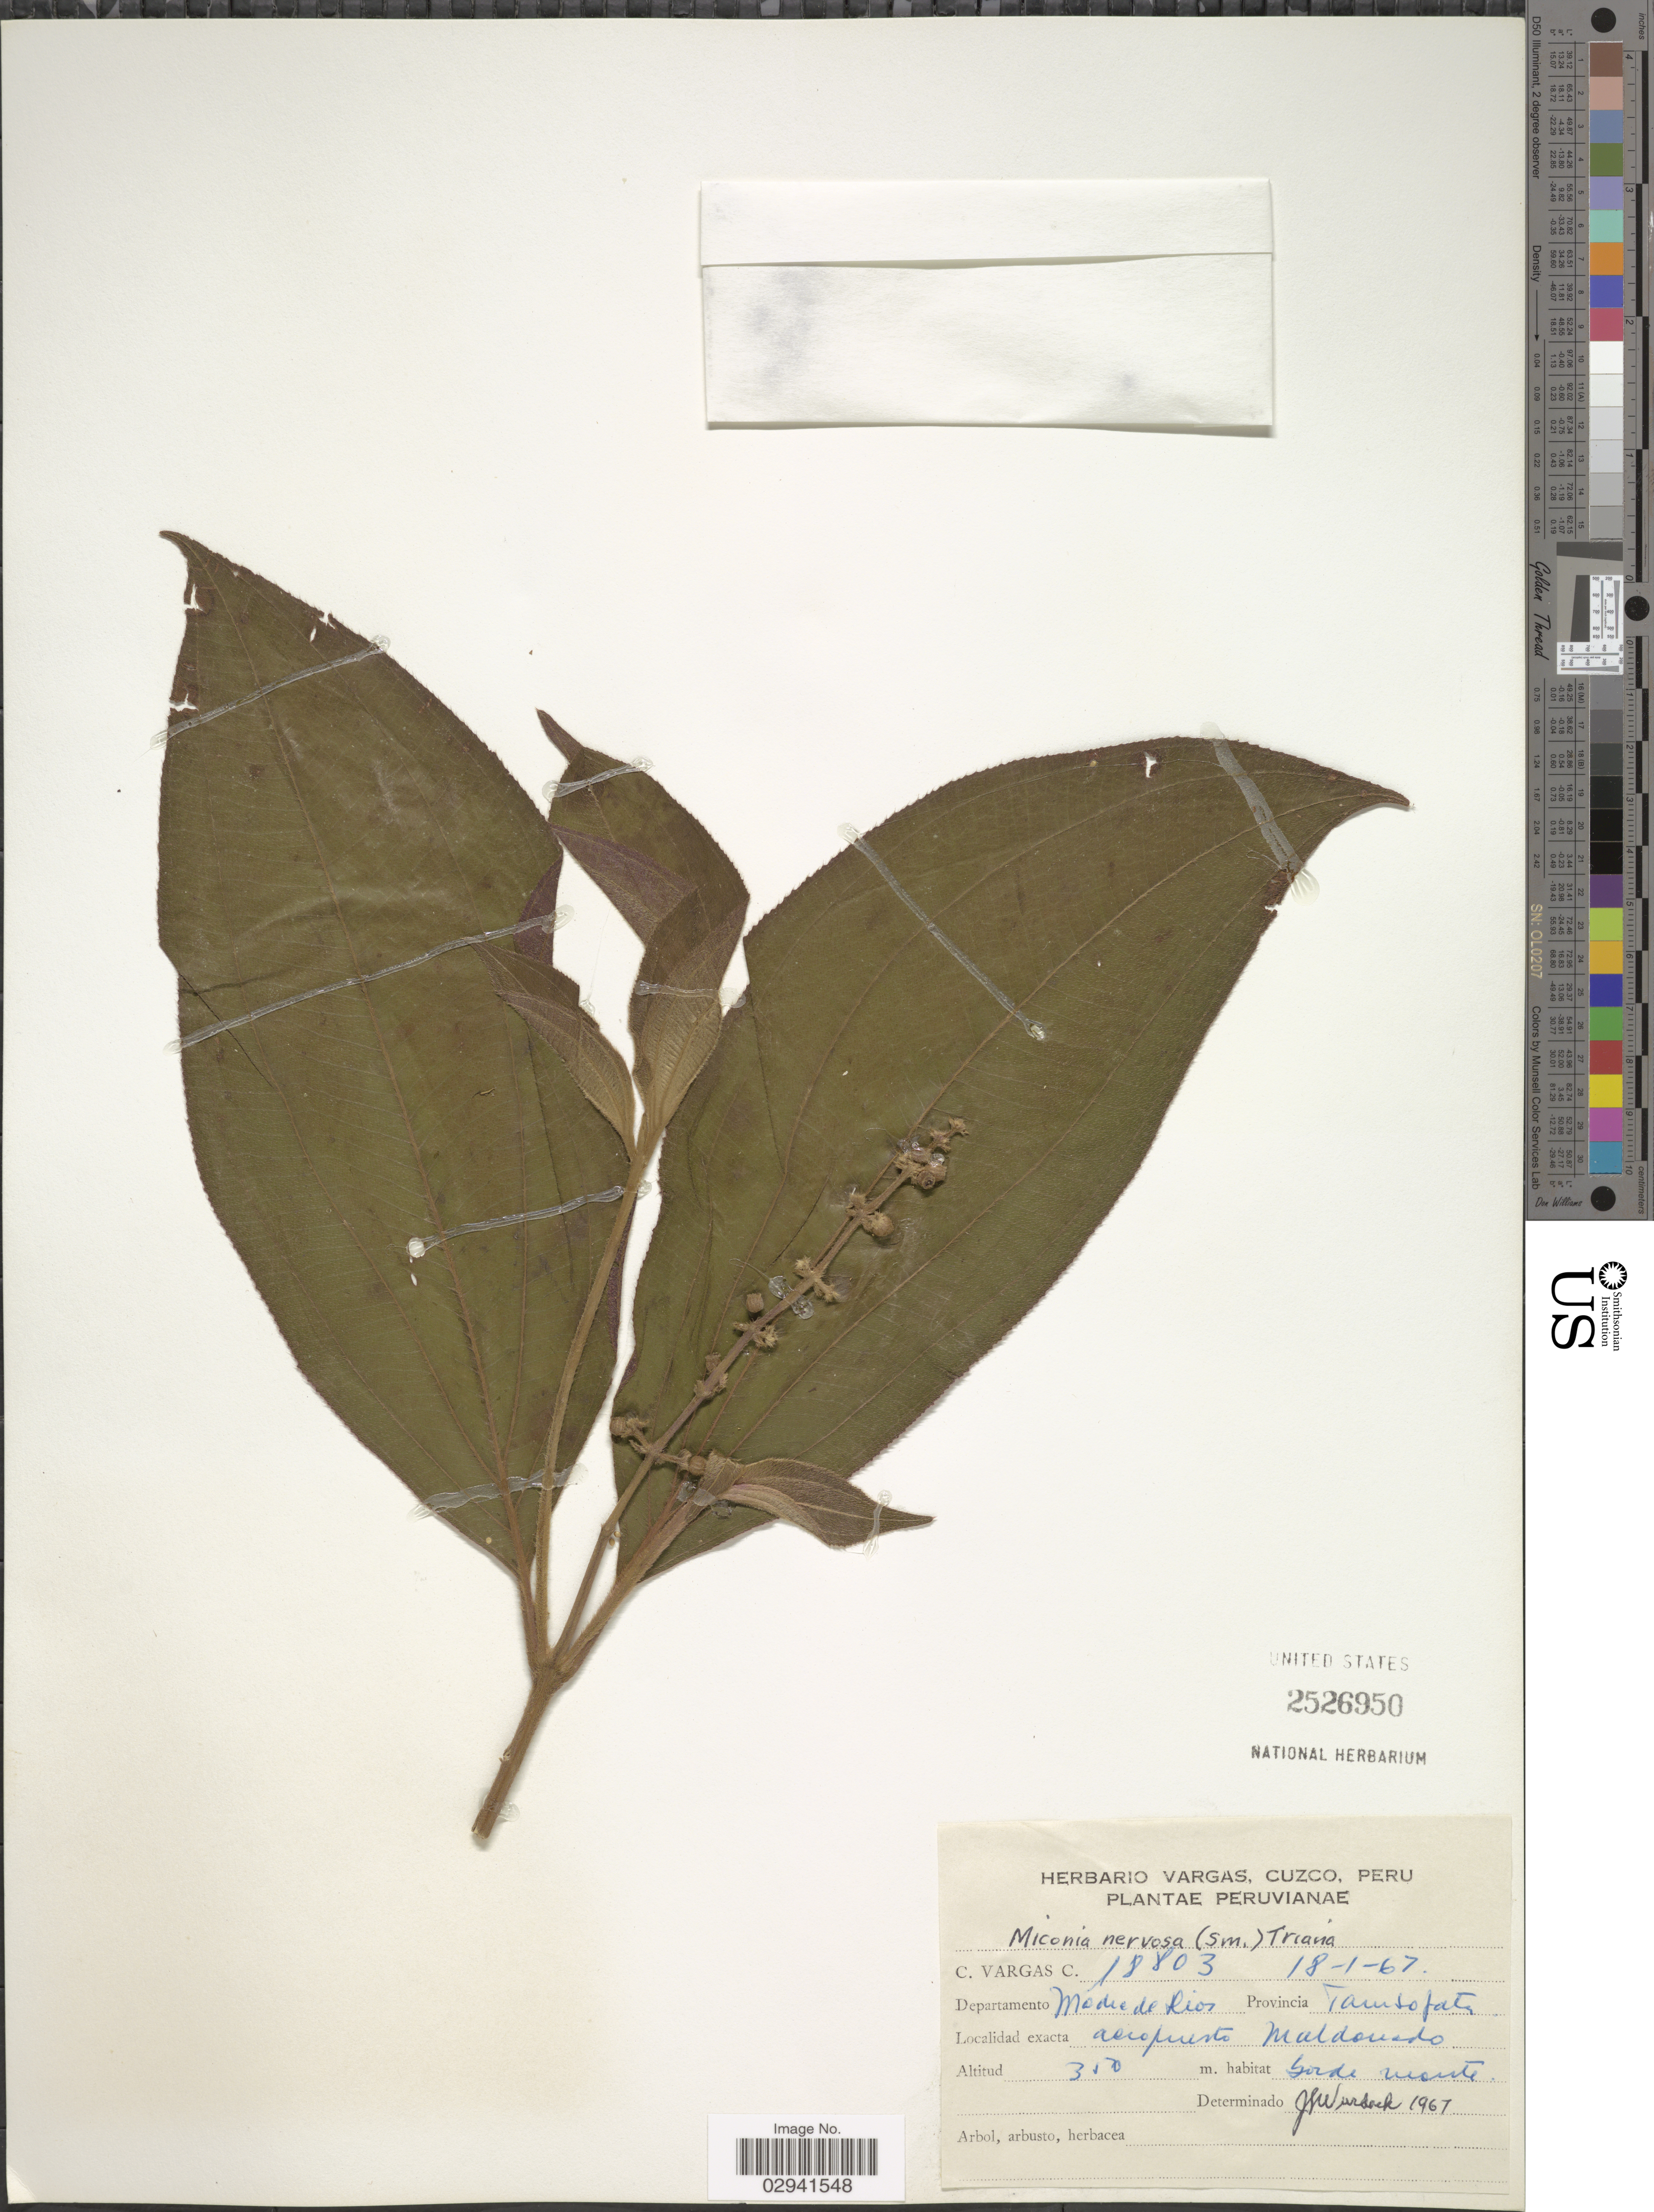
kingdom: Plantae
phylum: Tracheophyta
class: Magnoliopsida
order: Myrtales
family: Melastomataceae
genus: Miconia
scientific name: Miconia nervosa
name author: (Sm.) Triana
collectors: C. Vargas Calderón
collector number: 18803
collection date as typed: Transcribed d/m/y: 18/1/67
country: Peru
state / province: Madre de Dios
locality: Departamento Madre de Dios. Provincia Tambopata. Aeropuerto Maldonado.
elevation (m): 350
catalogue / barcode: US 2526950